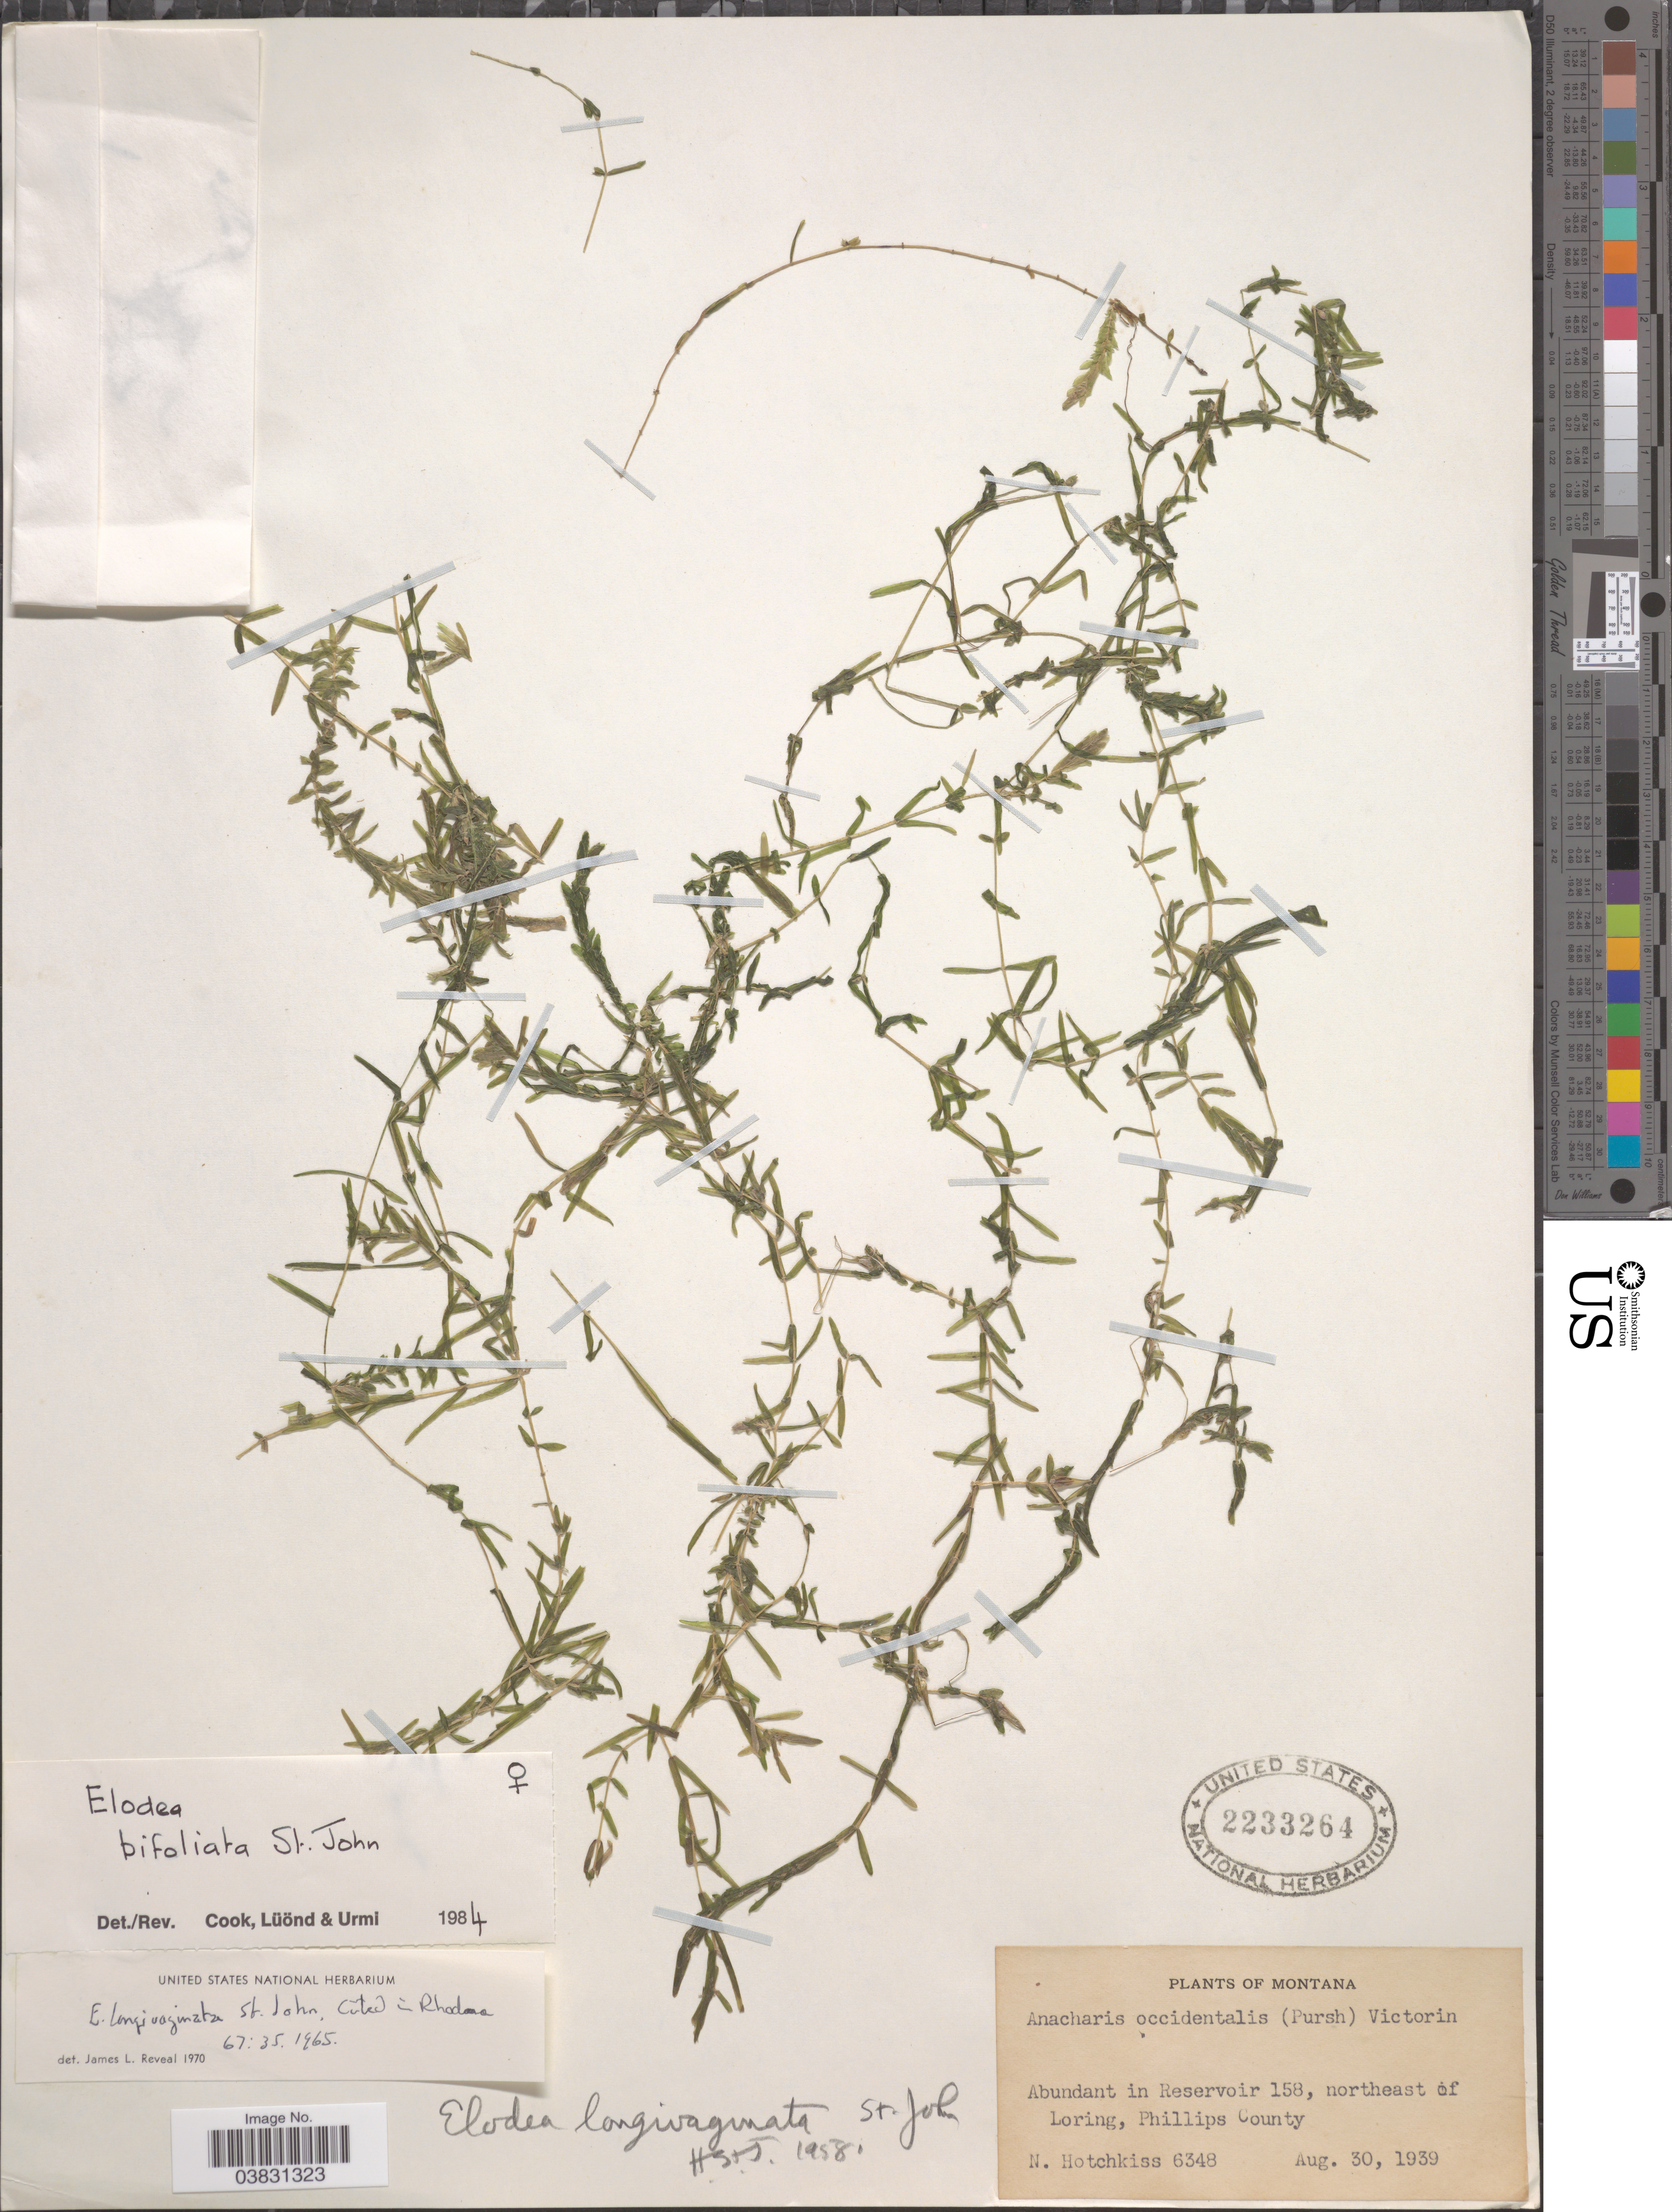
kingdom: Plantae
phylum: Tracheophyta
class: Liliopsida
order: Alismatales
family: Hydrocharitaceae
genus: Elodea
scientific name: Elodea bifoliata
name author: H. St. John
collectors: N. Hotchkiss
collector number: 6348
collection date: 1939-08-30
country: United States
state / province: Montana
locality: In Reservoir 158, northeast of Loring, Phillips County.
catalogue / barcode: US 2233264